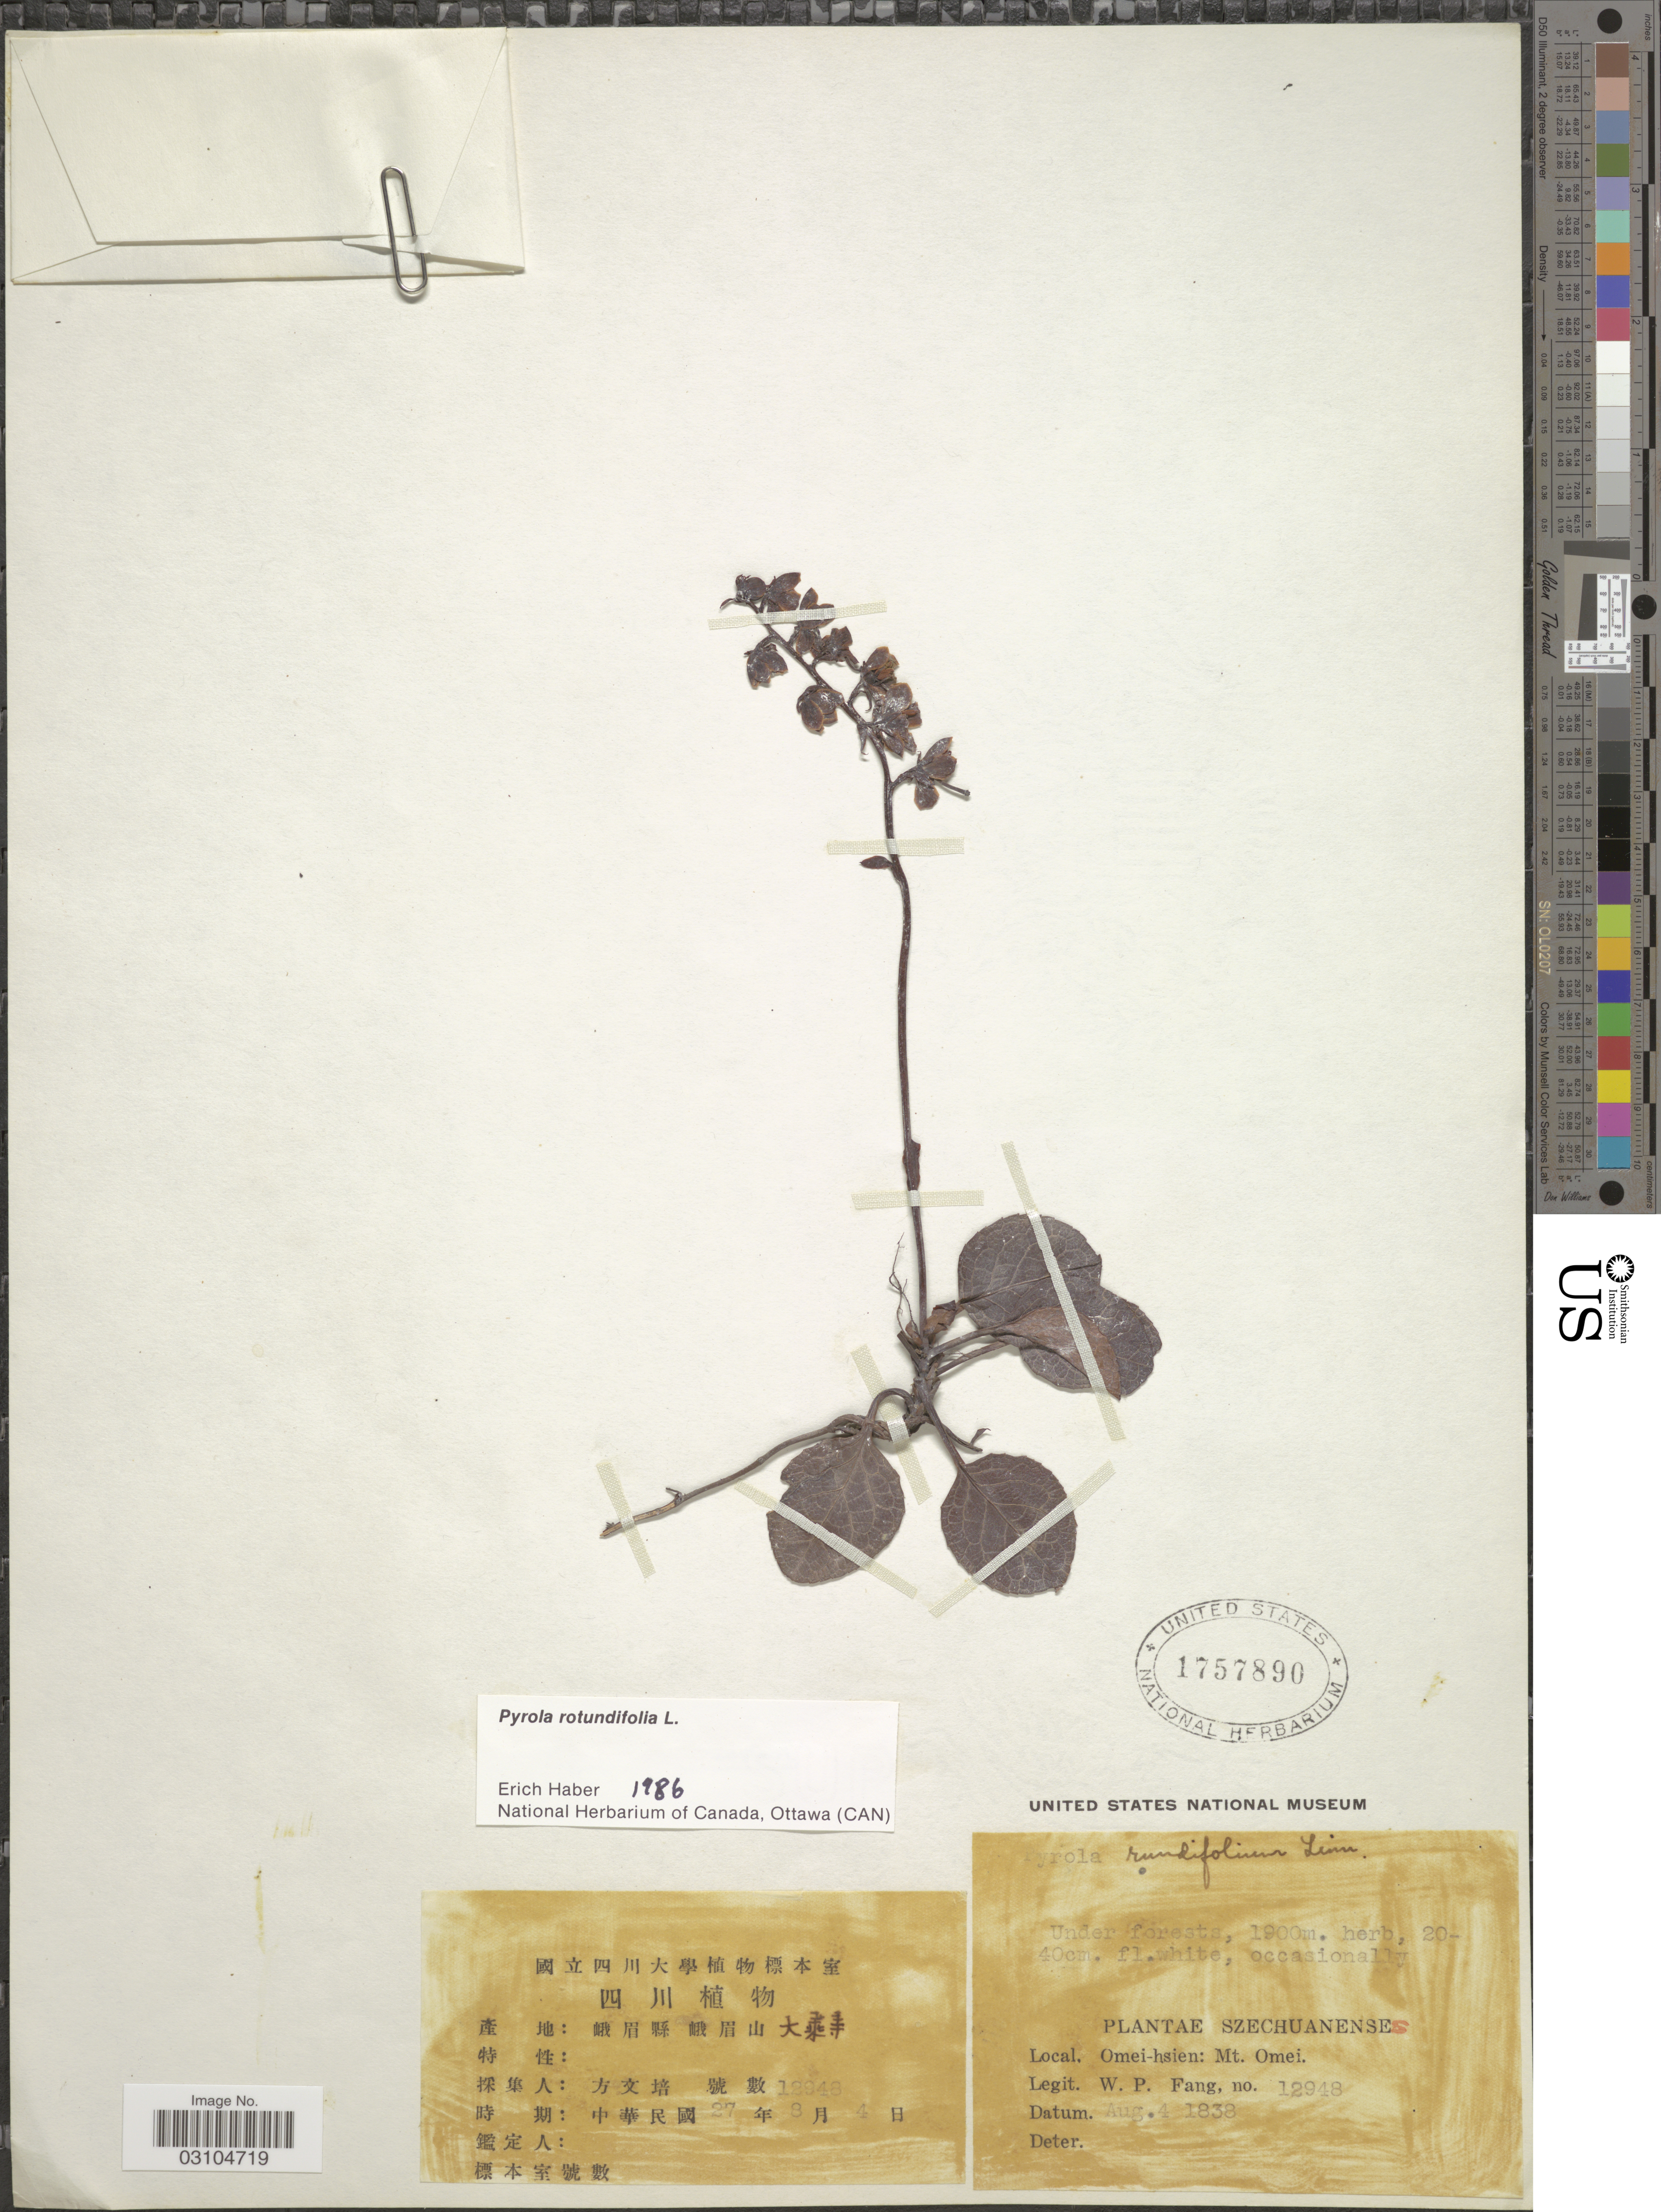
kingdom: Plantae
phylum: Tracheophyta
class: Magnoliopsida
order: Ericales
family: Ericaceae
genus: Pyrola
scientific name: Pyrola rotundifolia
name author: L.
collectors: W. P. Fang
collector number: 12948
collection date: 1838-08-04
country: China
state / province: Sichuan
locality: Szechuanenses. Omei-hsien: Mt. Omei.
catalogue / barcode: US 1757890